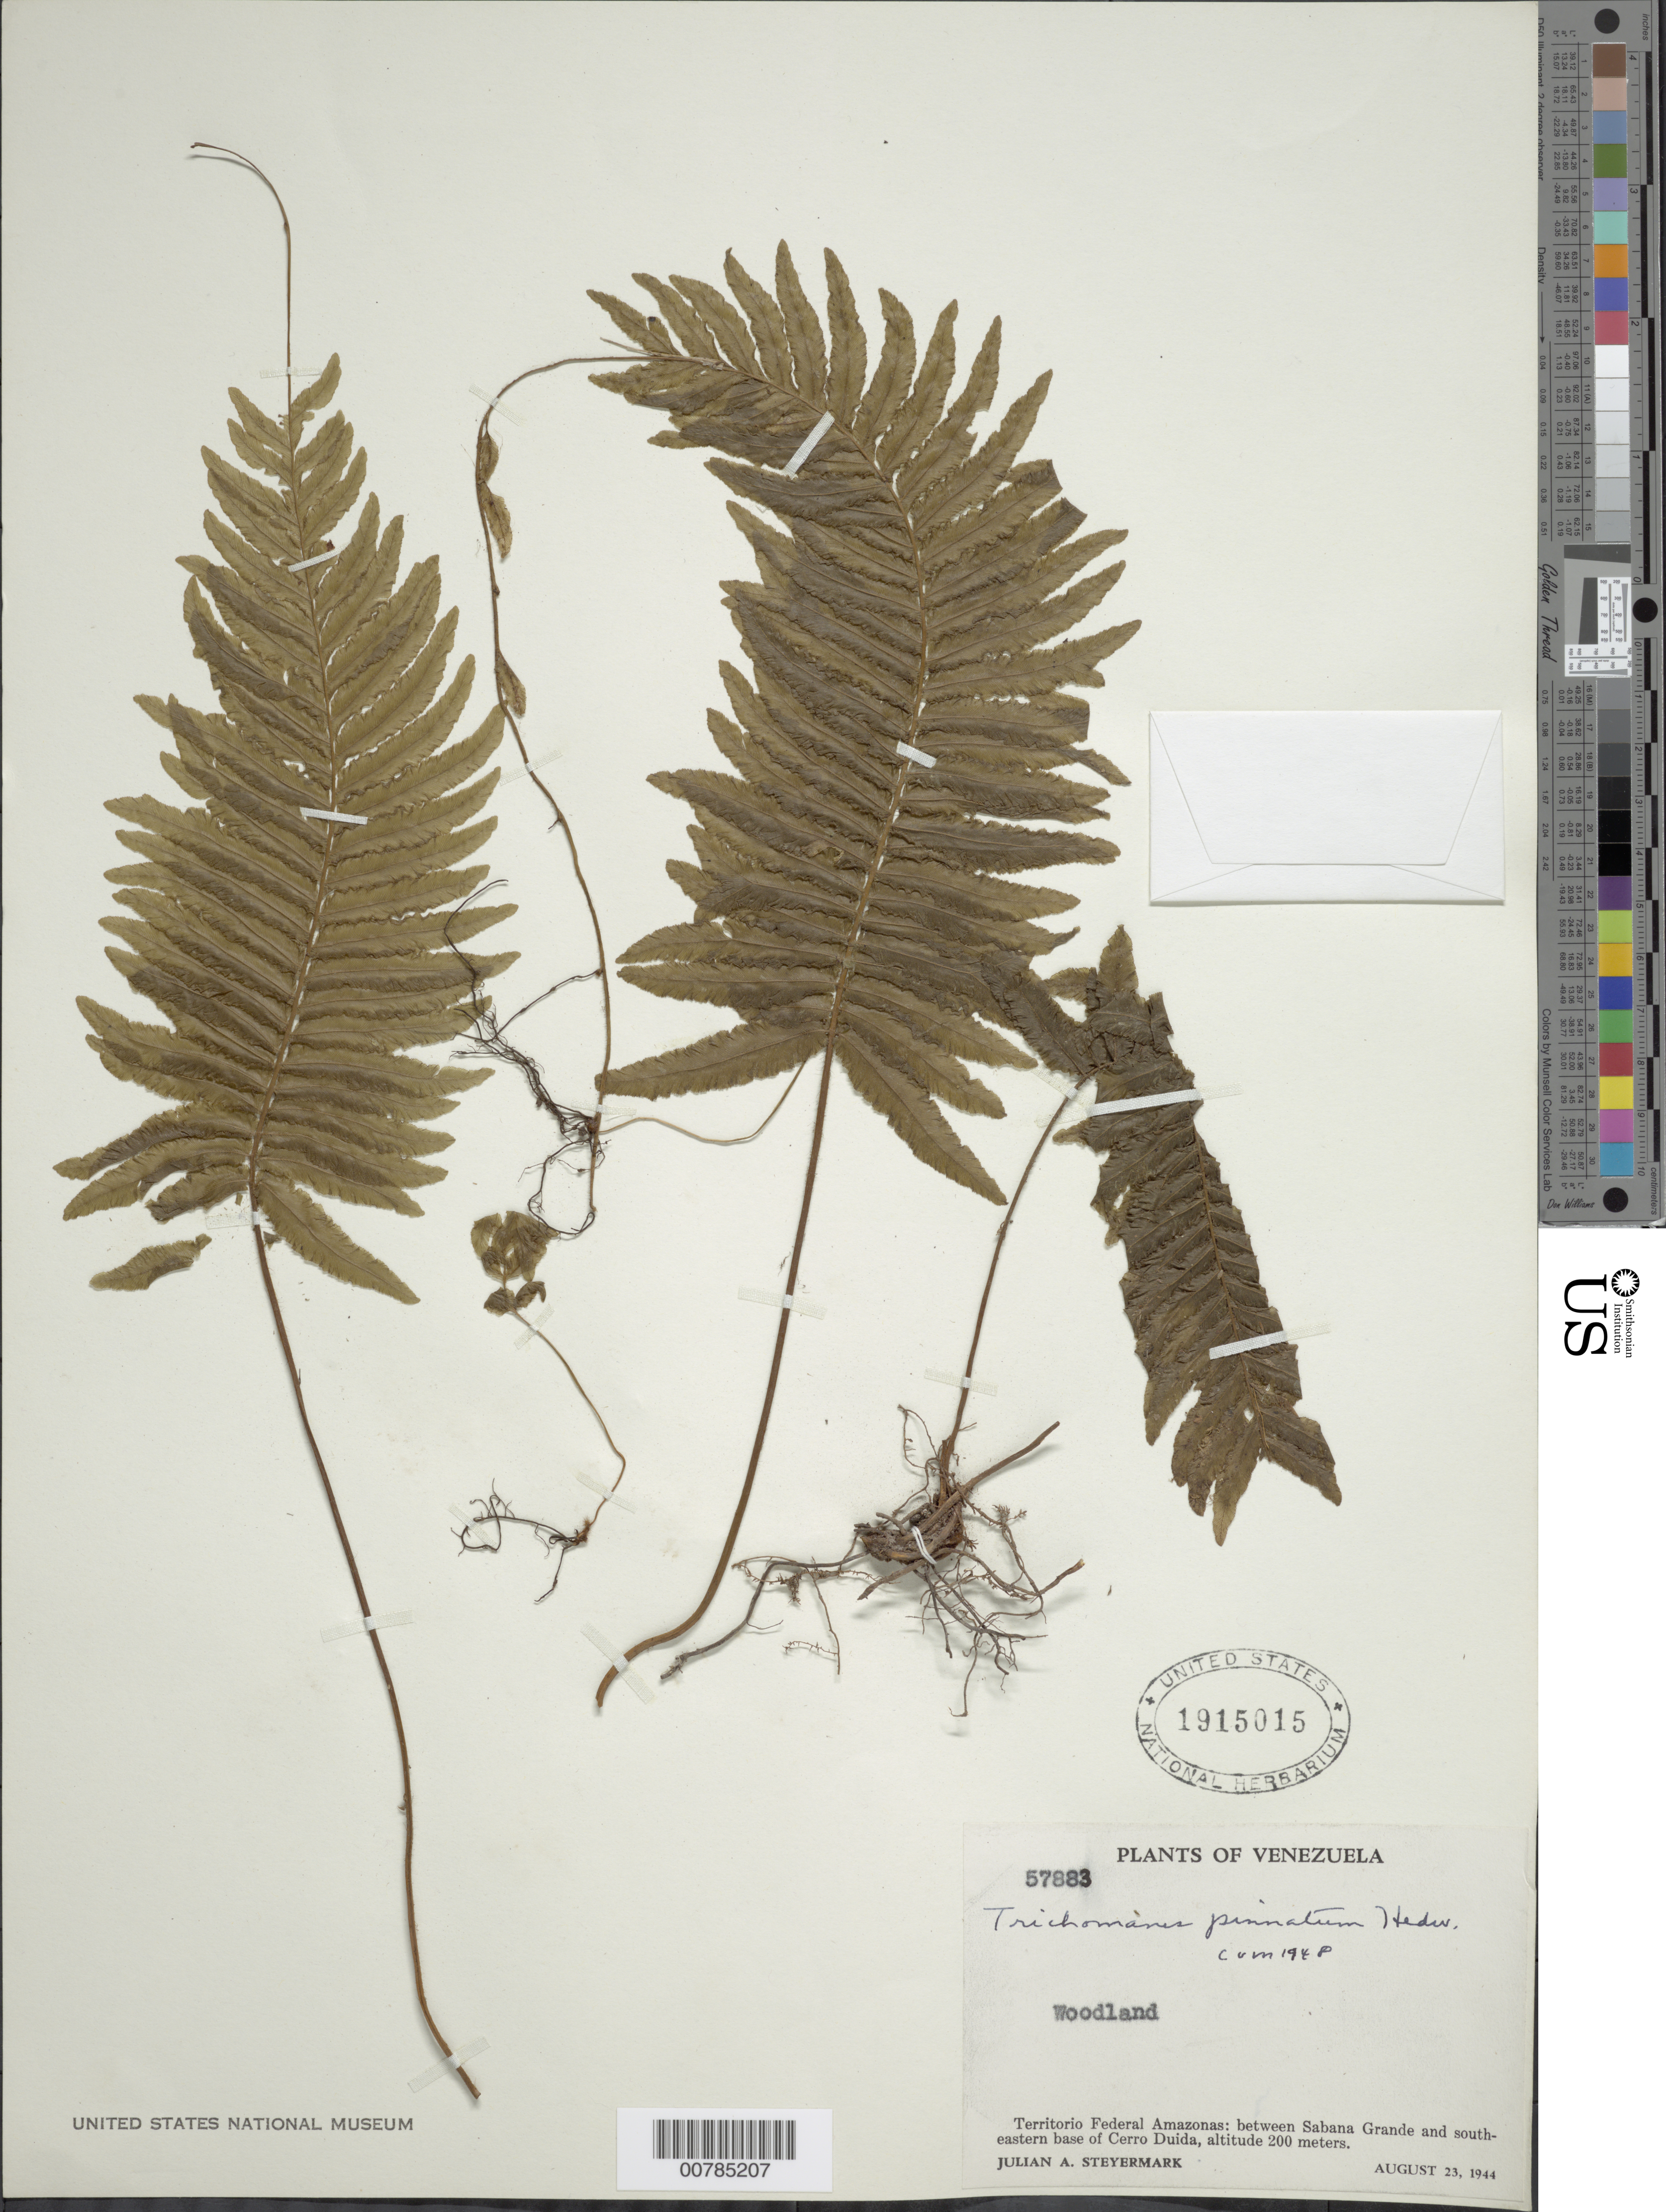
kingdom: Plantae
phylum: Tracheophyta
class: Polypodiopsida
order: Hymenophyllales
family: Hymenophyllaceae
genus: Trichomanes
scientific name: Trichomanes pinnatum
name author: Hedw.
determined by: Morton, C. V.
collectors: J. Steyermark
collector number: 57883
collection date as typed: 23-Aug-44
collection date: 1944-08-23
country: Venezuela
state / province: Amazonas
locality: Cerro Duida, between Esmeralda Savanna and SE Cerro Duida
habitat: Woodland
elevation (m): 200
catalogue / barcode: US 1915015